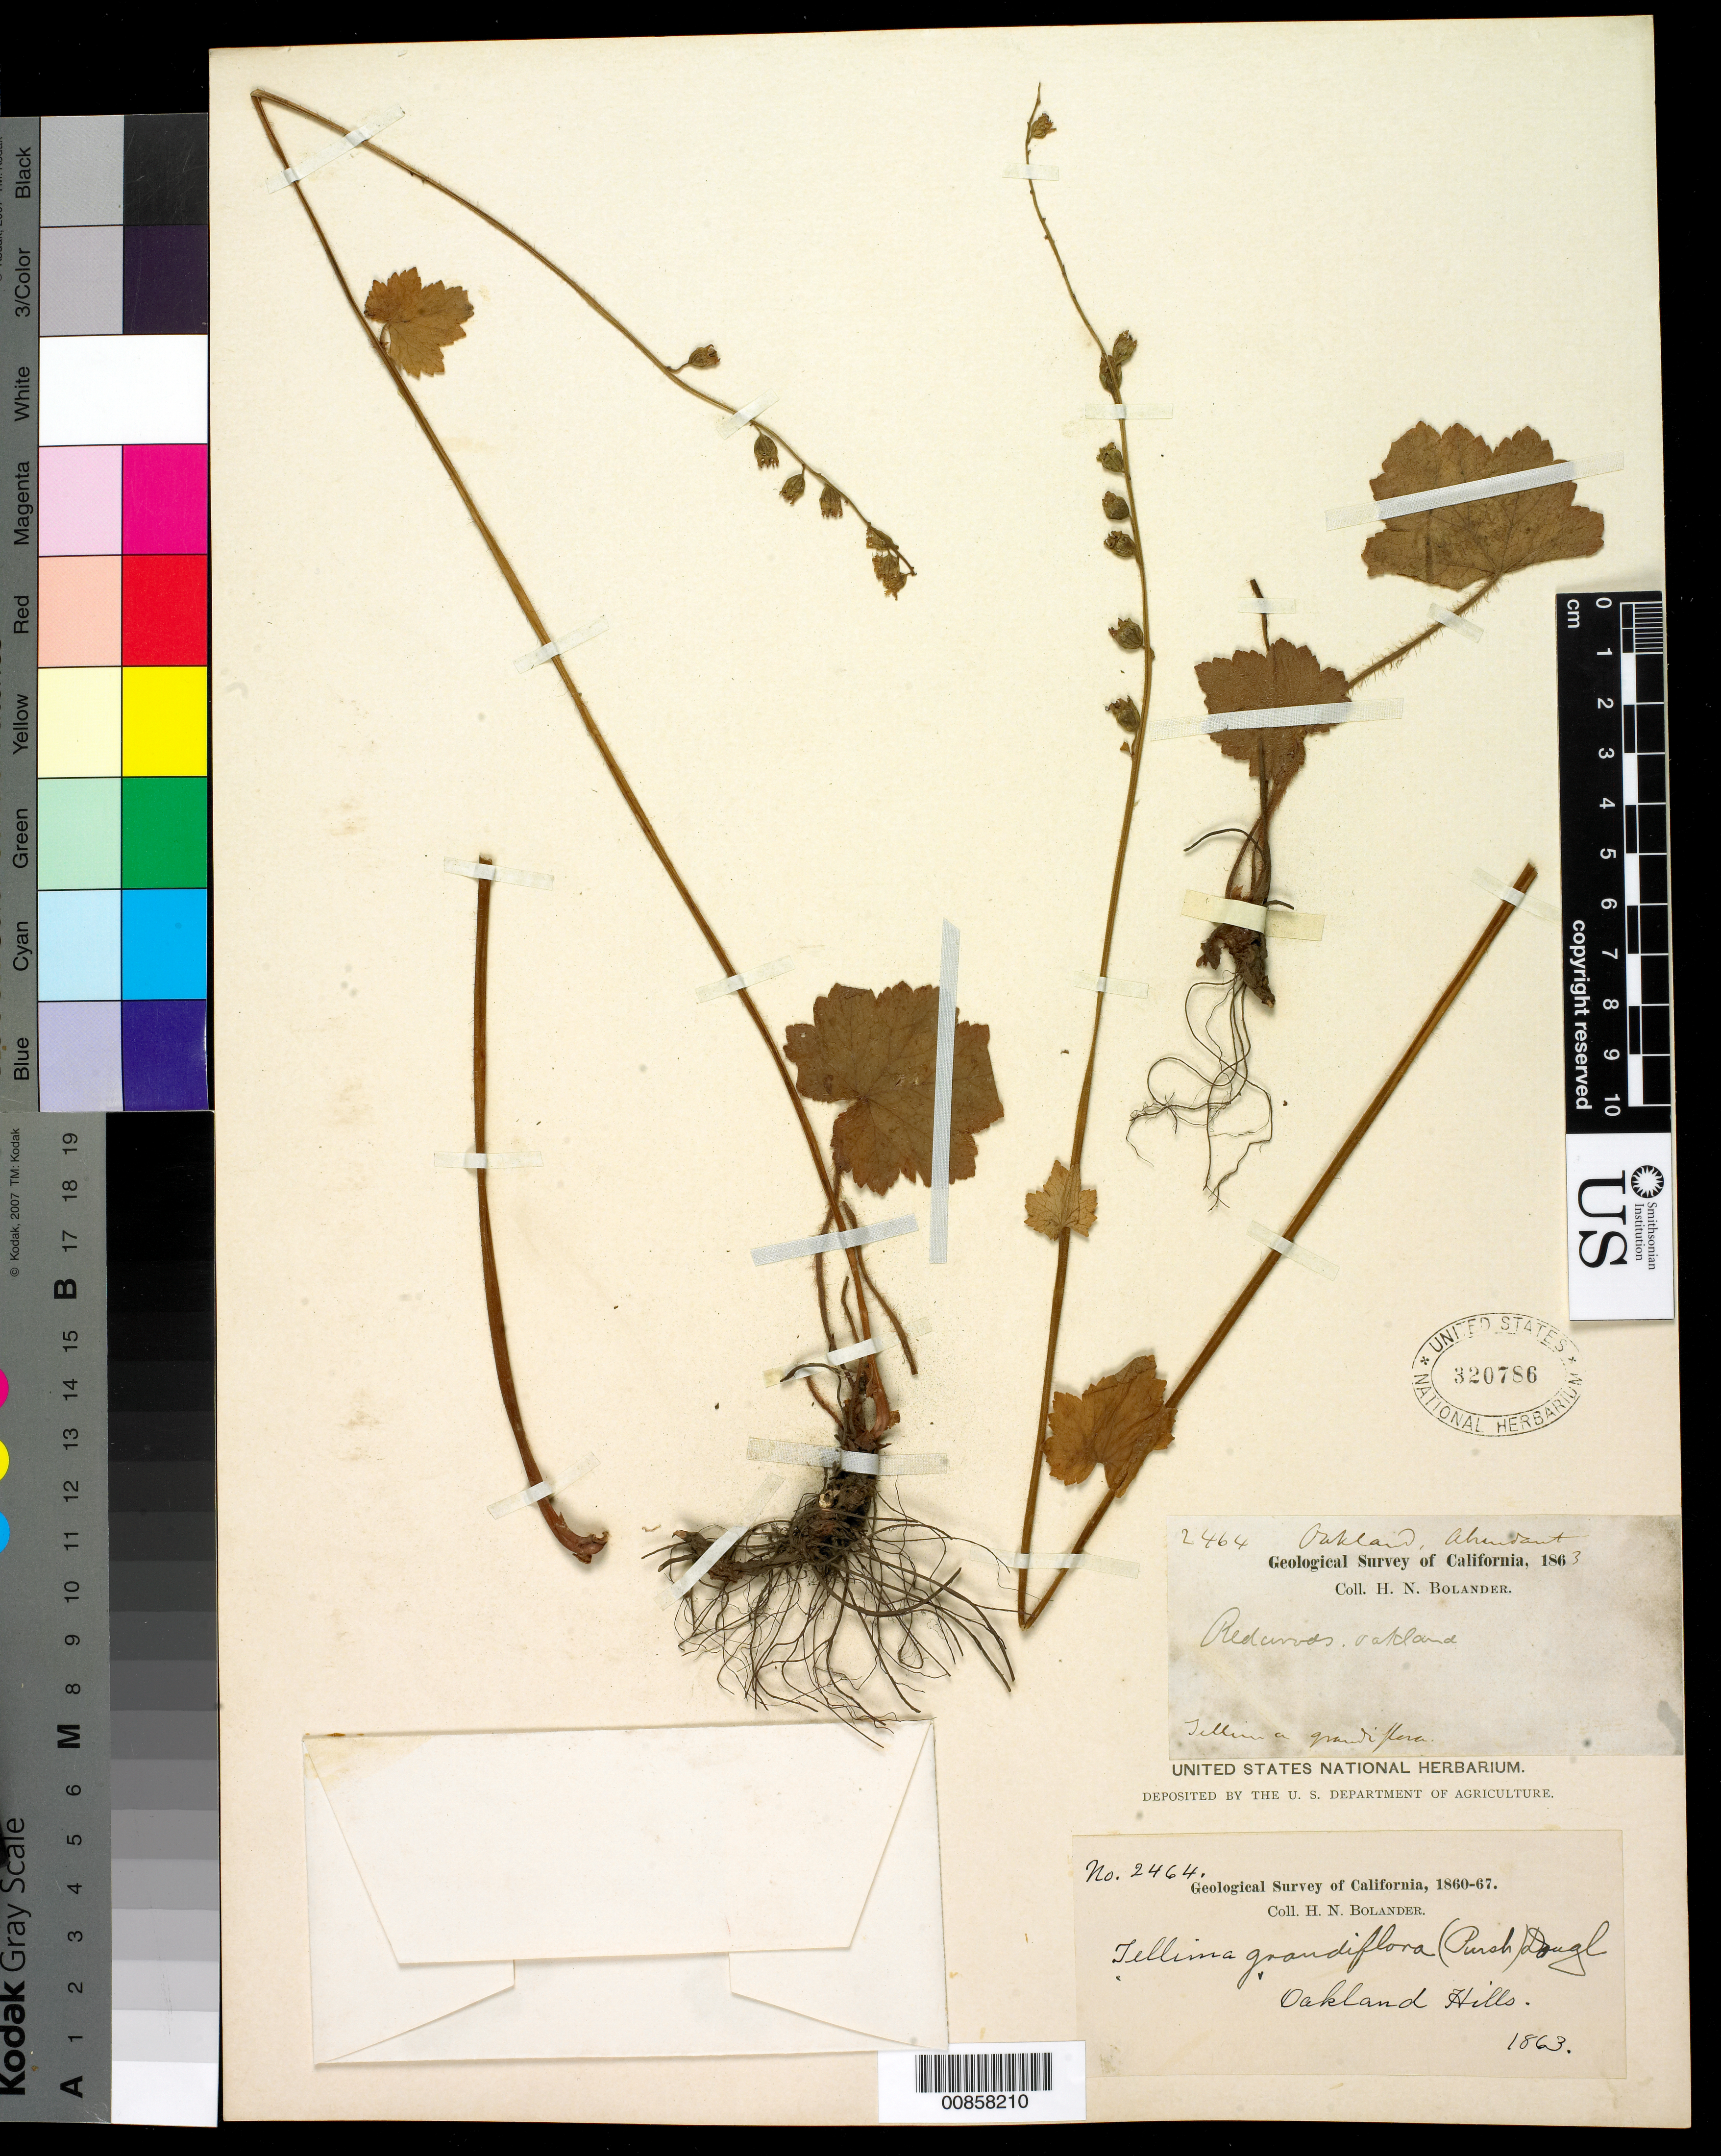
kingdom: Plantae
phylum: Tracheophyta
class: Magnoliopsida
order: Saxifragales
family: Saxifragaceae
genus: Tellima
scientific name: Tellima grandiflora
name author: (Pursh) Douglas ex Lindl.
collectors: H. Bolander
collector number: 2464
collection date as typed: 1863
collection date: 1863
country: United States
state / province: California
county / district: Alameda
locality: Oakland Hills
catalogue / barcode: US 320786